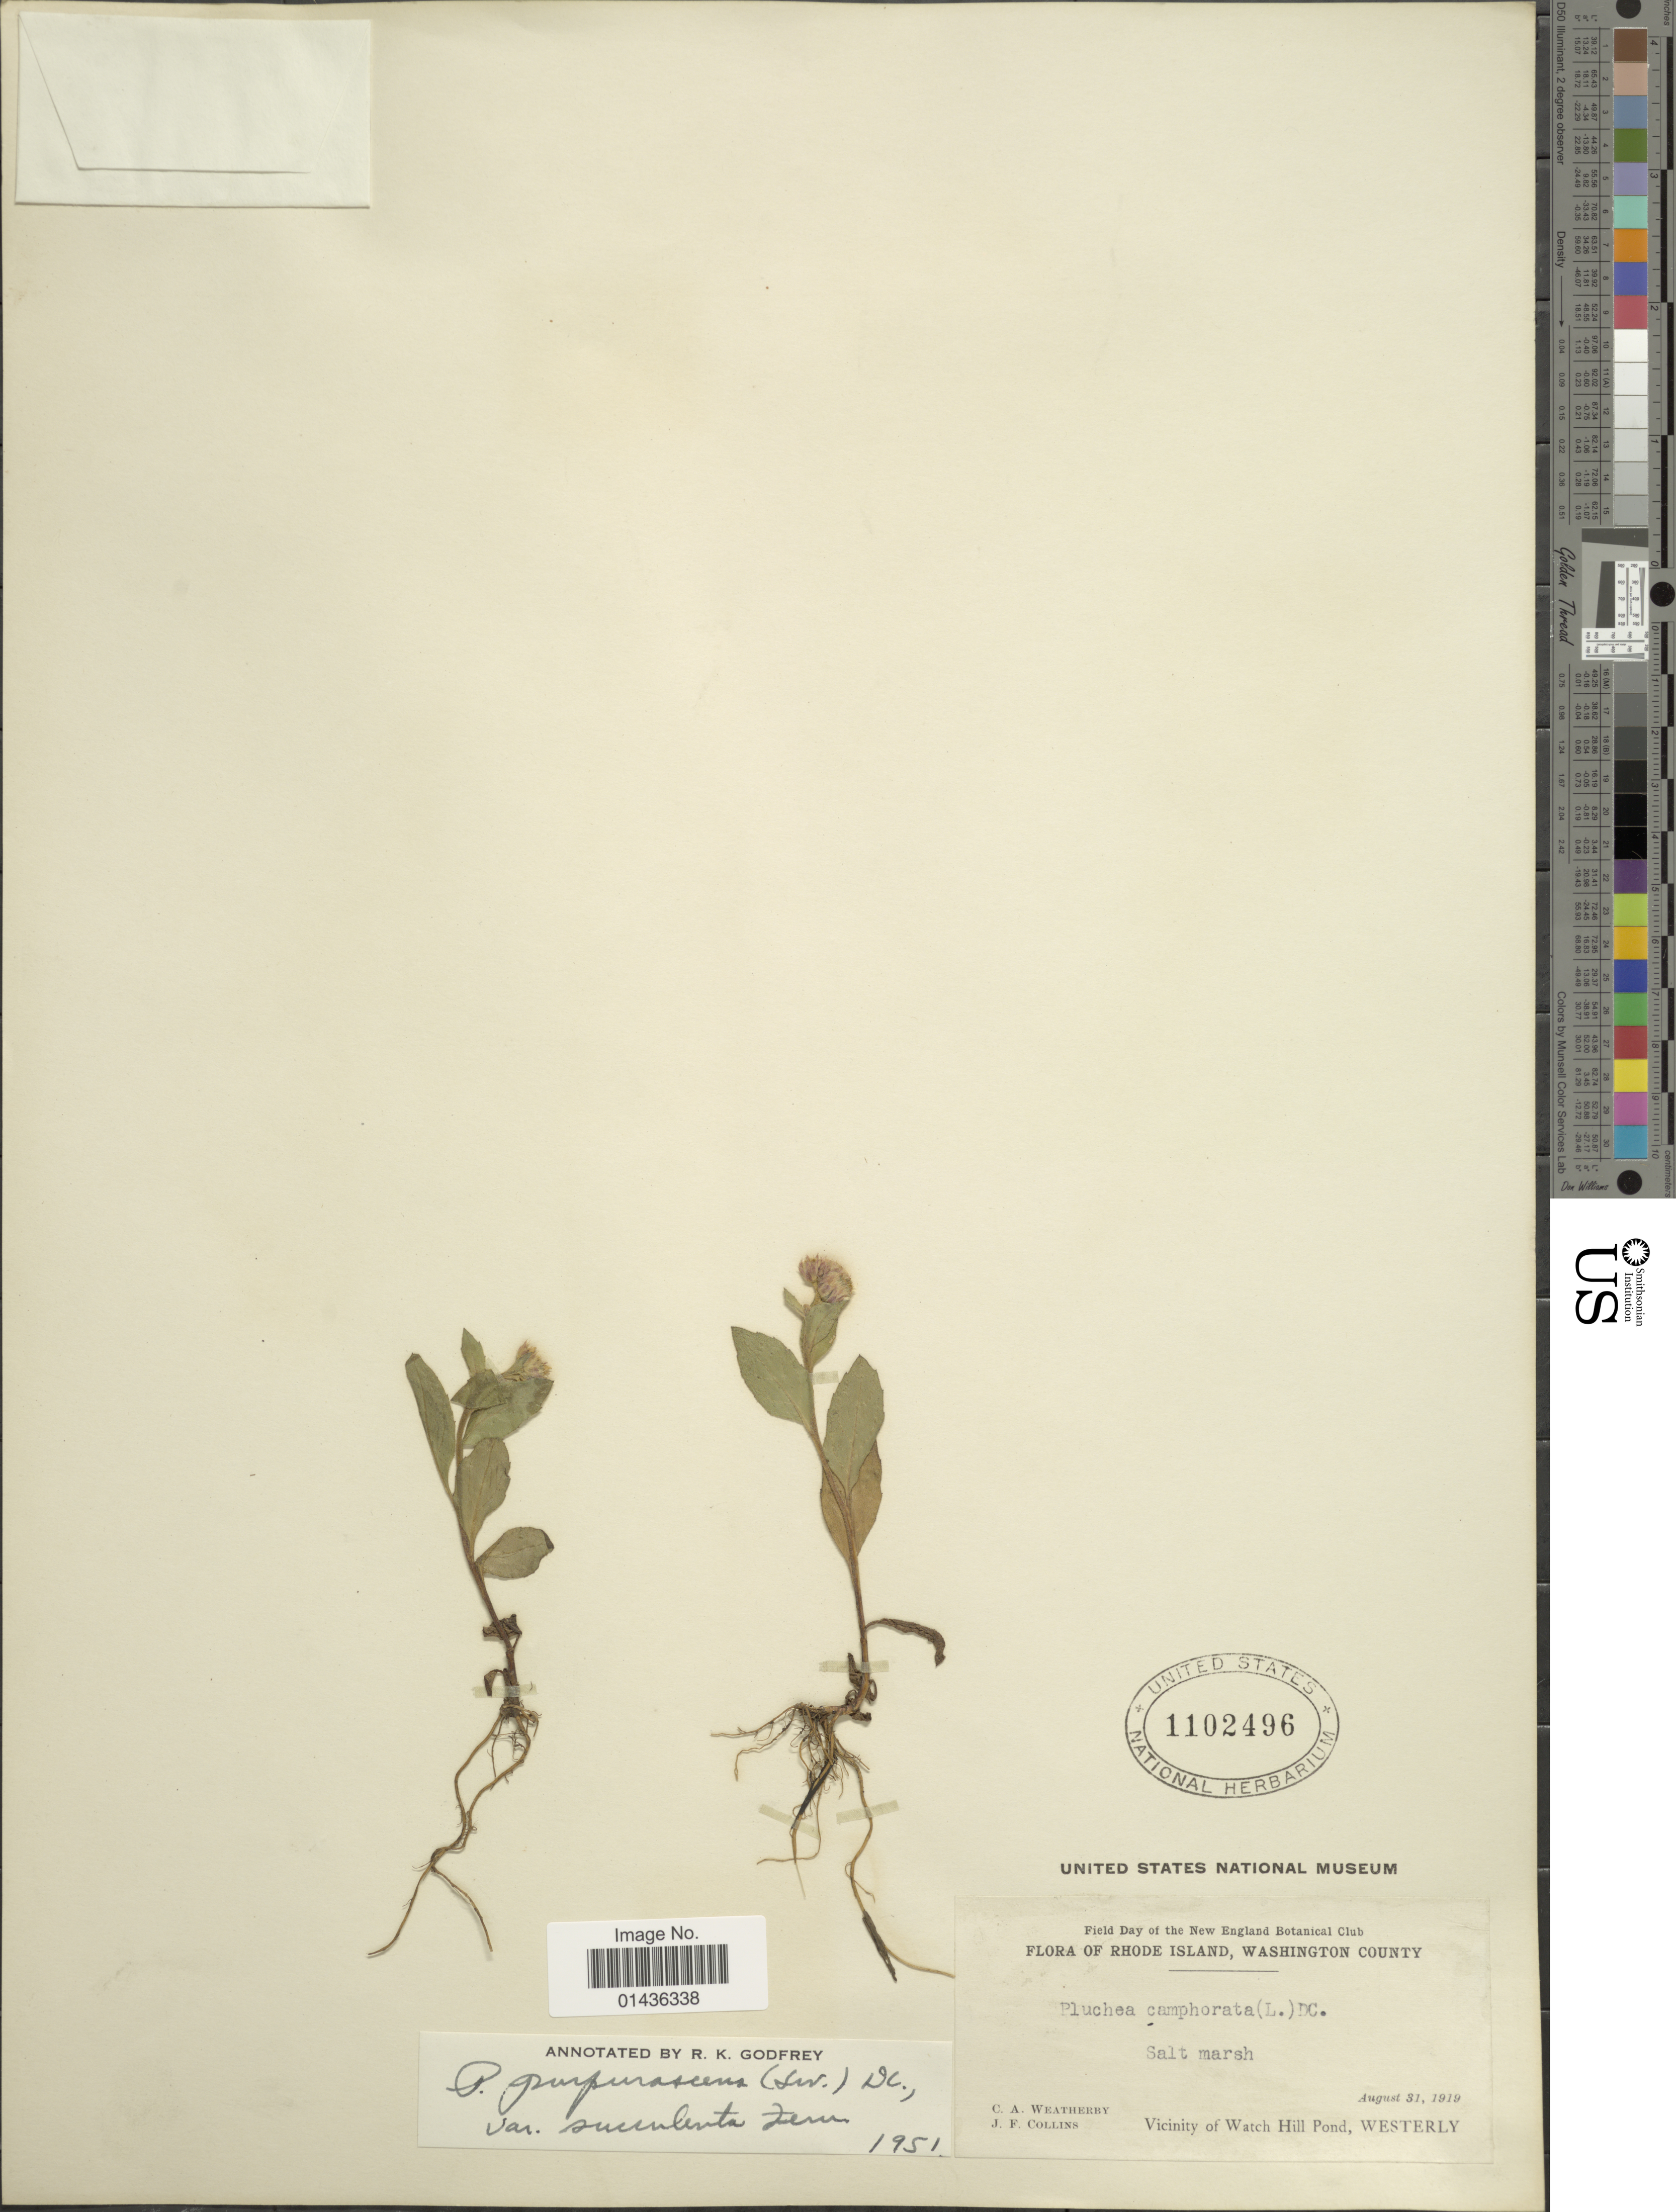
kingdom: Plantae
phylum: Tracheophyta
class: Magnoliopsida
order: Asterales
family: Asteraceae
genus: Pluchea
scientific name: Pluchea odorata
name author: (L.) Cass.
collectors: C. A. Weatherby & J. Collins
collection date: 1919-08-31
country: United States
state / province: Rhode Island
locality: Washington County, Vicinity of Watch Hill Pond, Westerly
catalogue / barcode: US 1102496